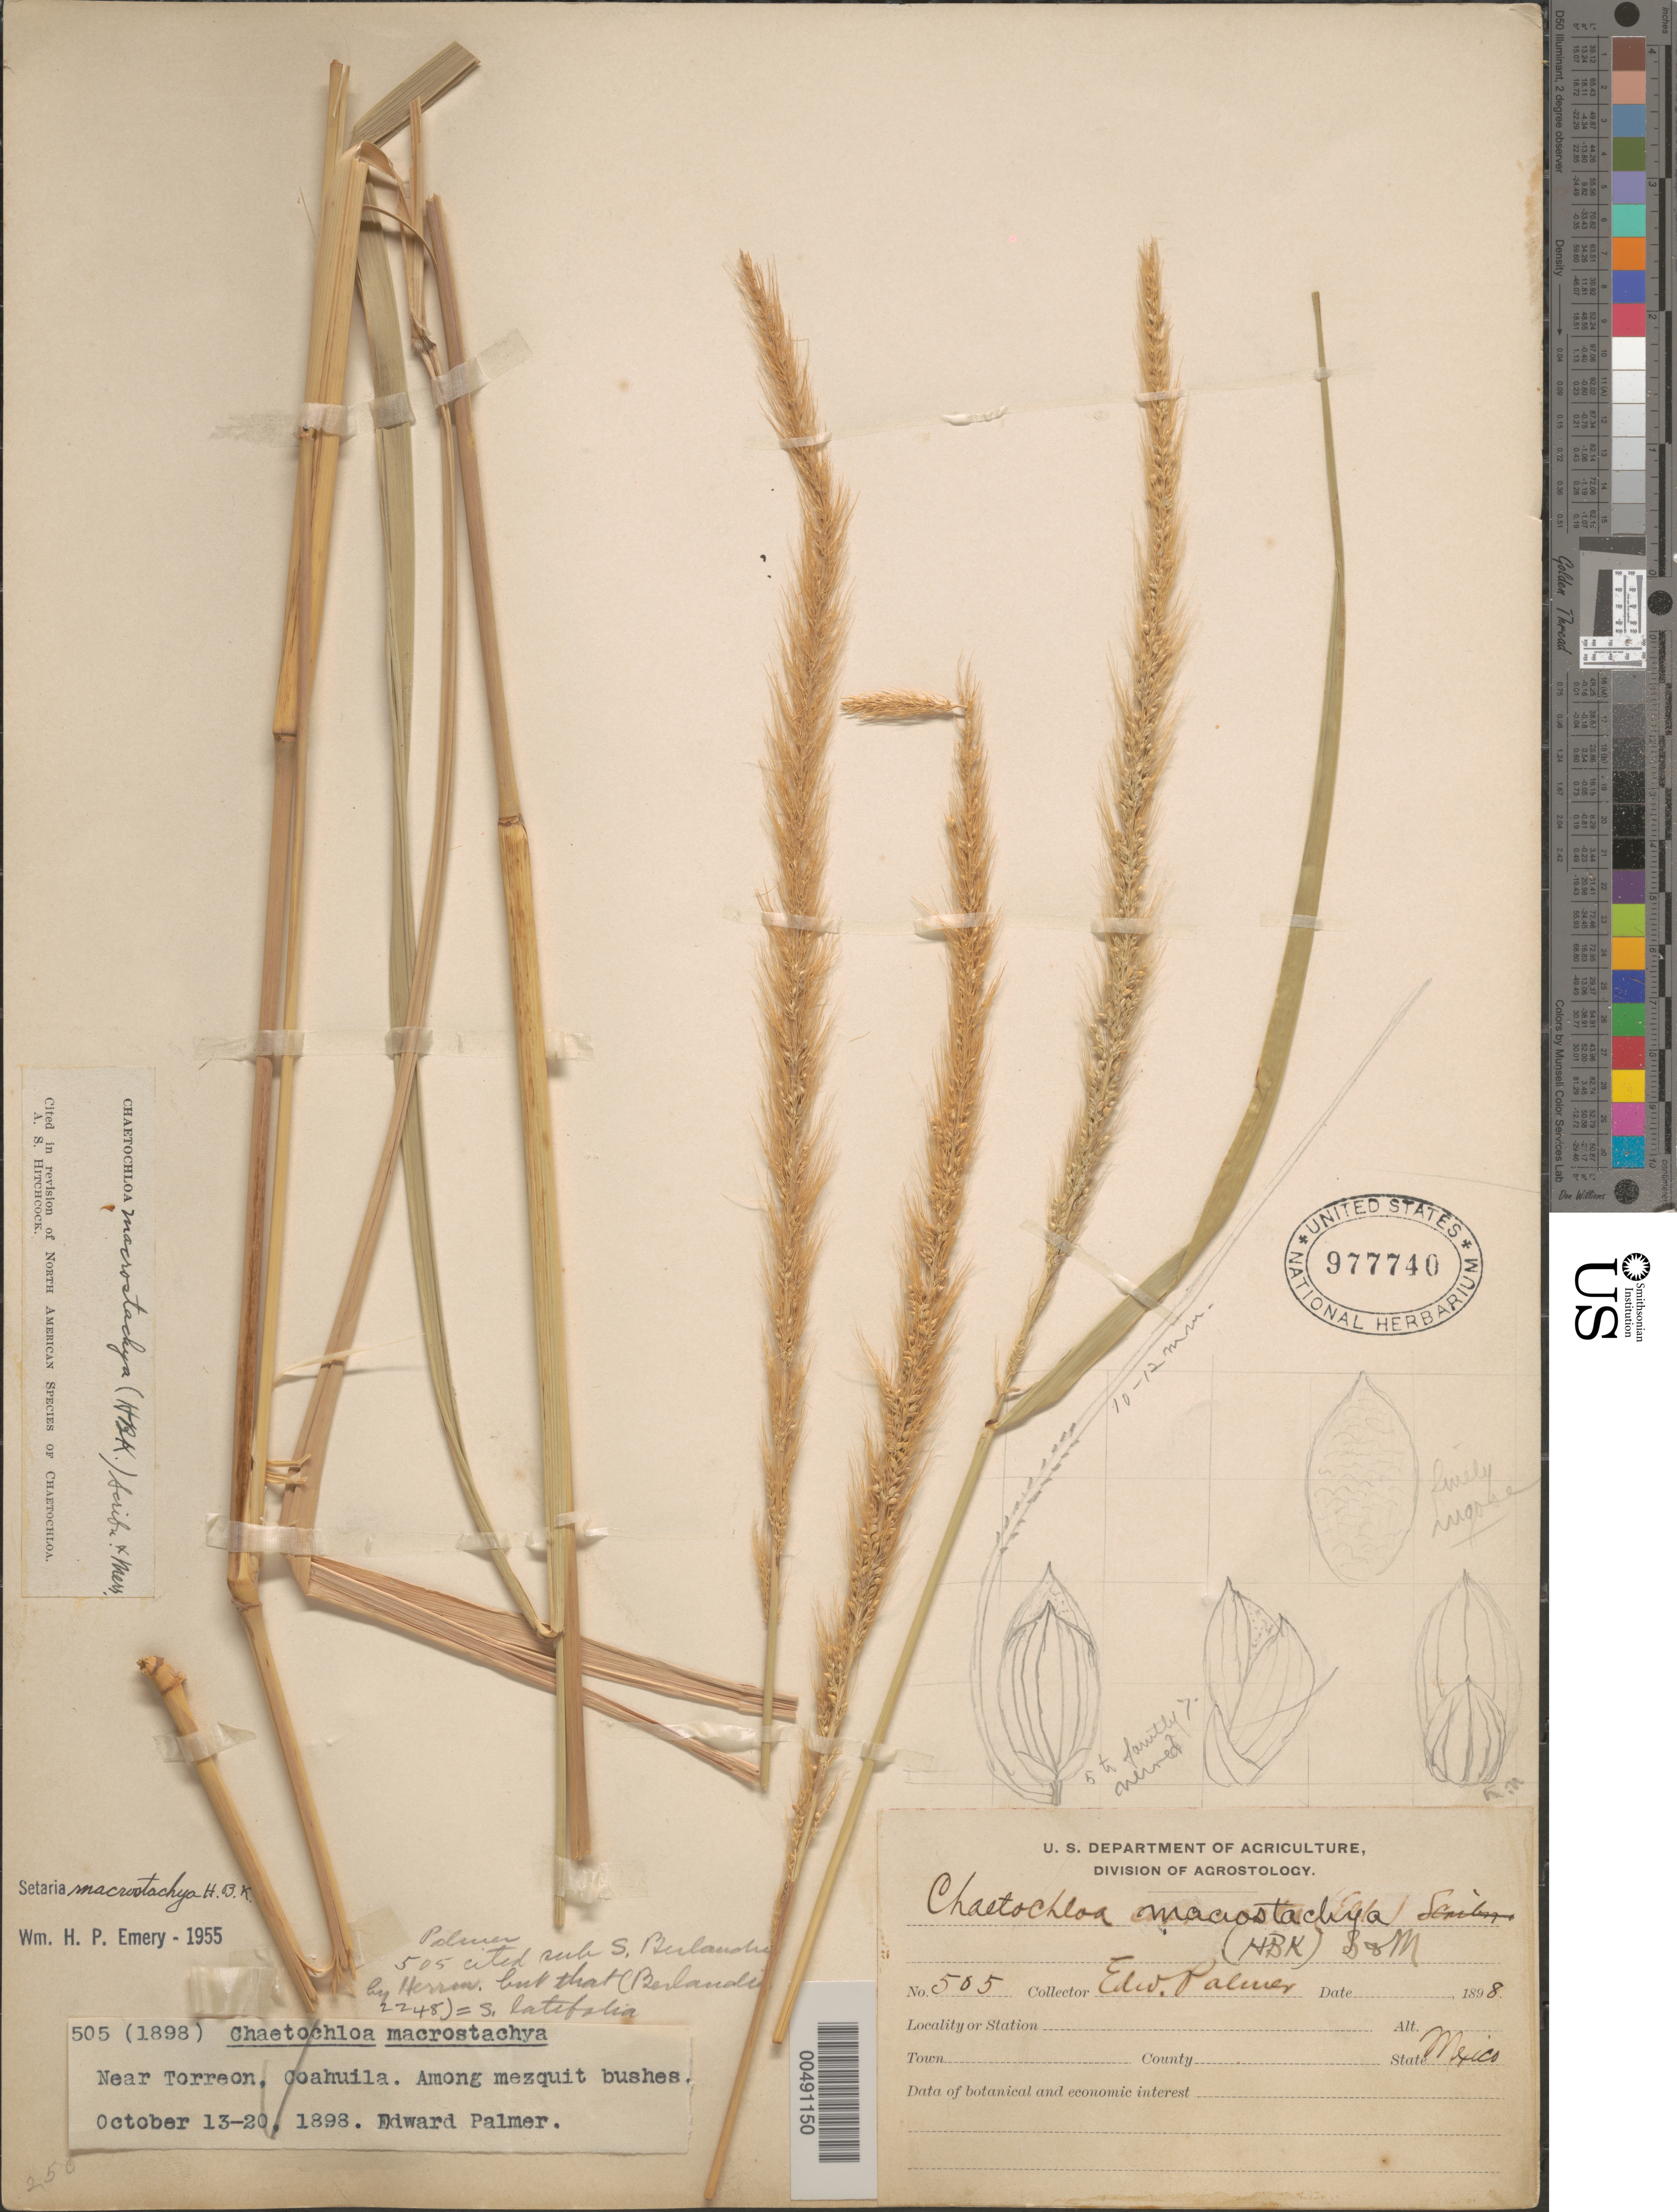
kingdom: Plantae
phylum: Tracheophyta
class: Liliopsida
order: Poales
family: Poaceae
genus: Setaria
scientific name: Setaria macrostachya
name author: Kunth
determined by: Emery, W. H. P.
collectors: E. W. Palmer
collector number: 505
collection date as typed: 13 Oct 1898 to 20 Oct 1898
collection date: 1898-10-13/1898-10-20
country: Mexico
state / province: Coahuila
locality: Near Torreon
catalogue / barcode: US 977740